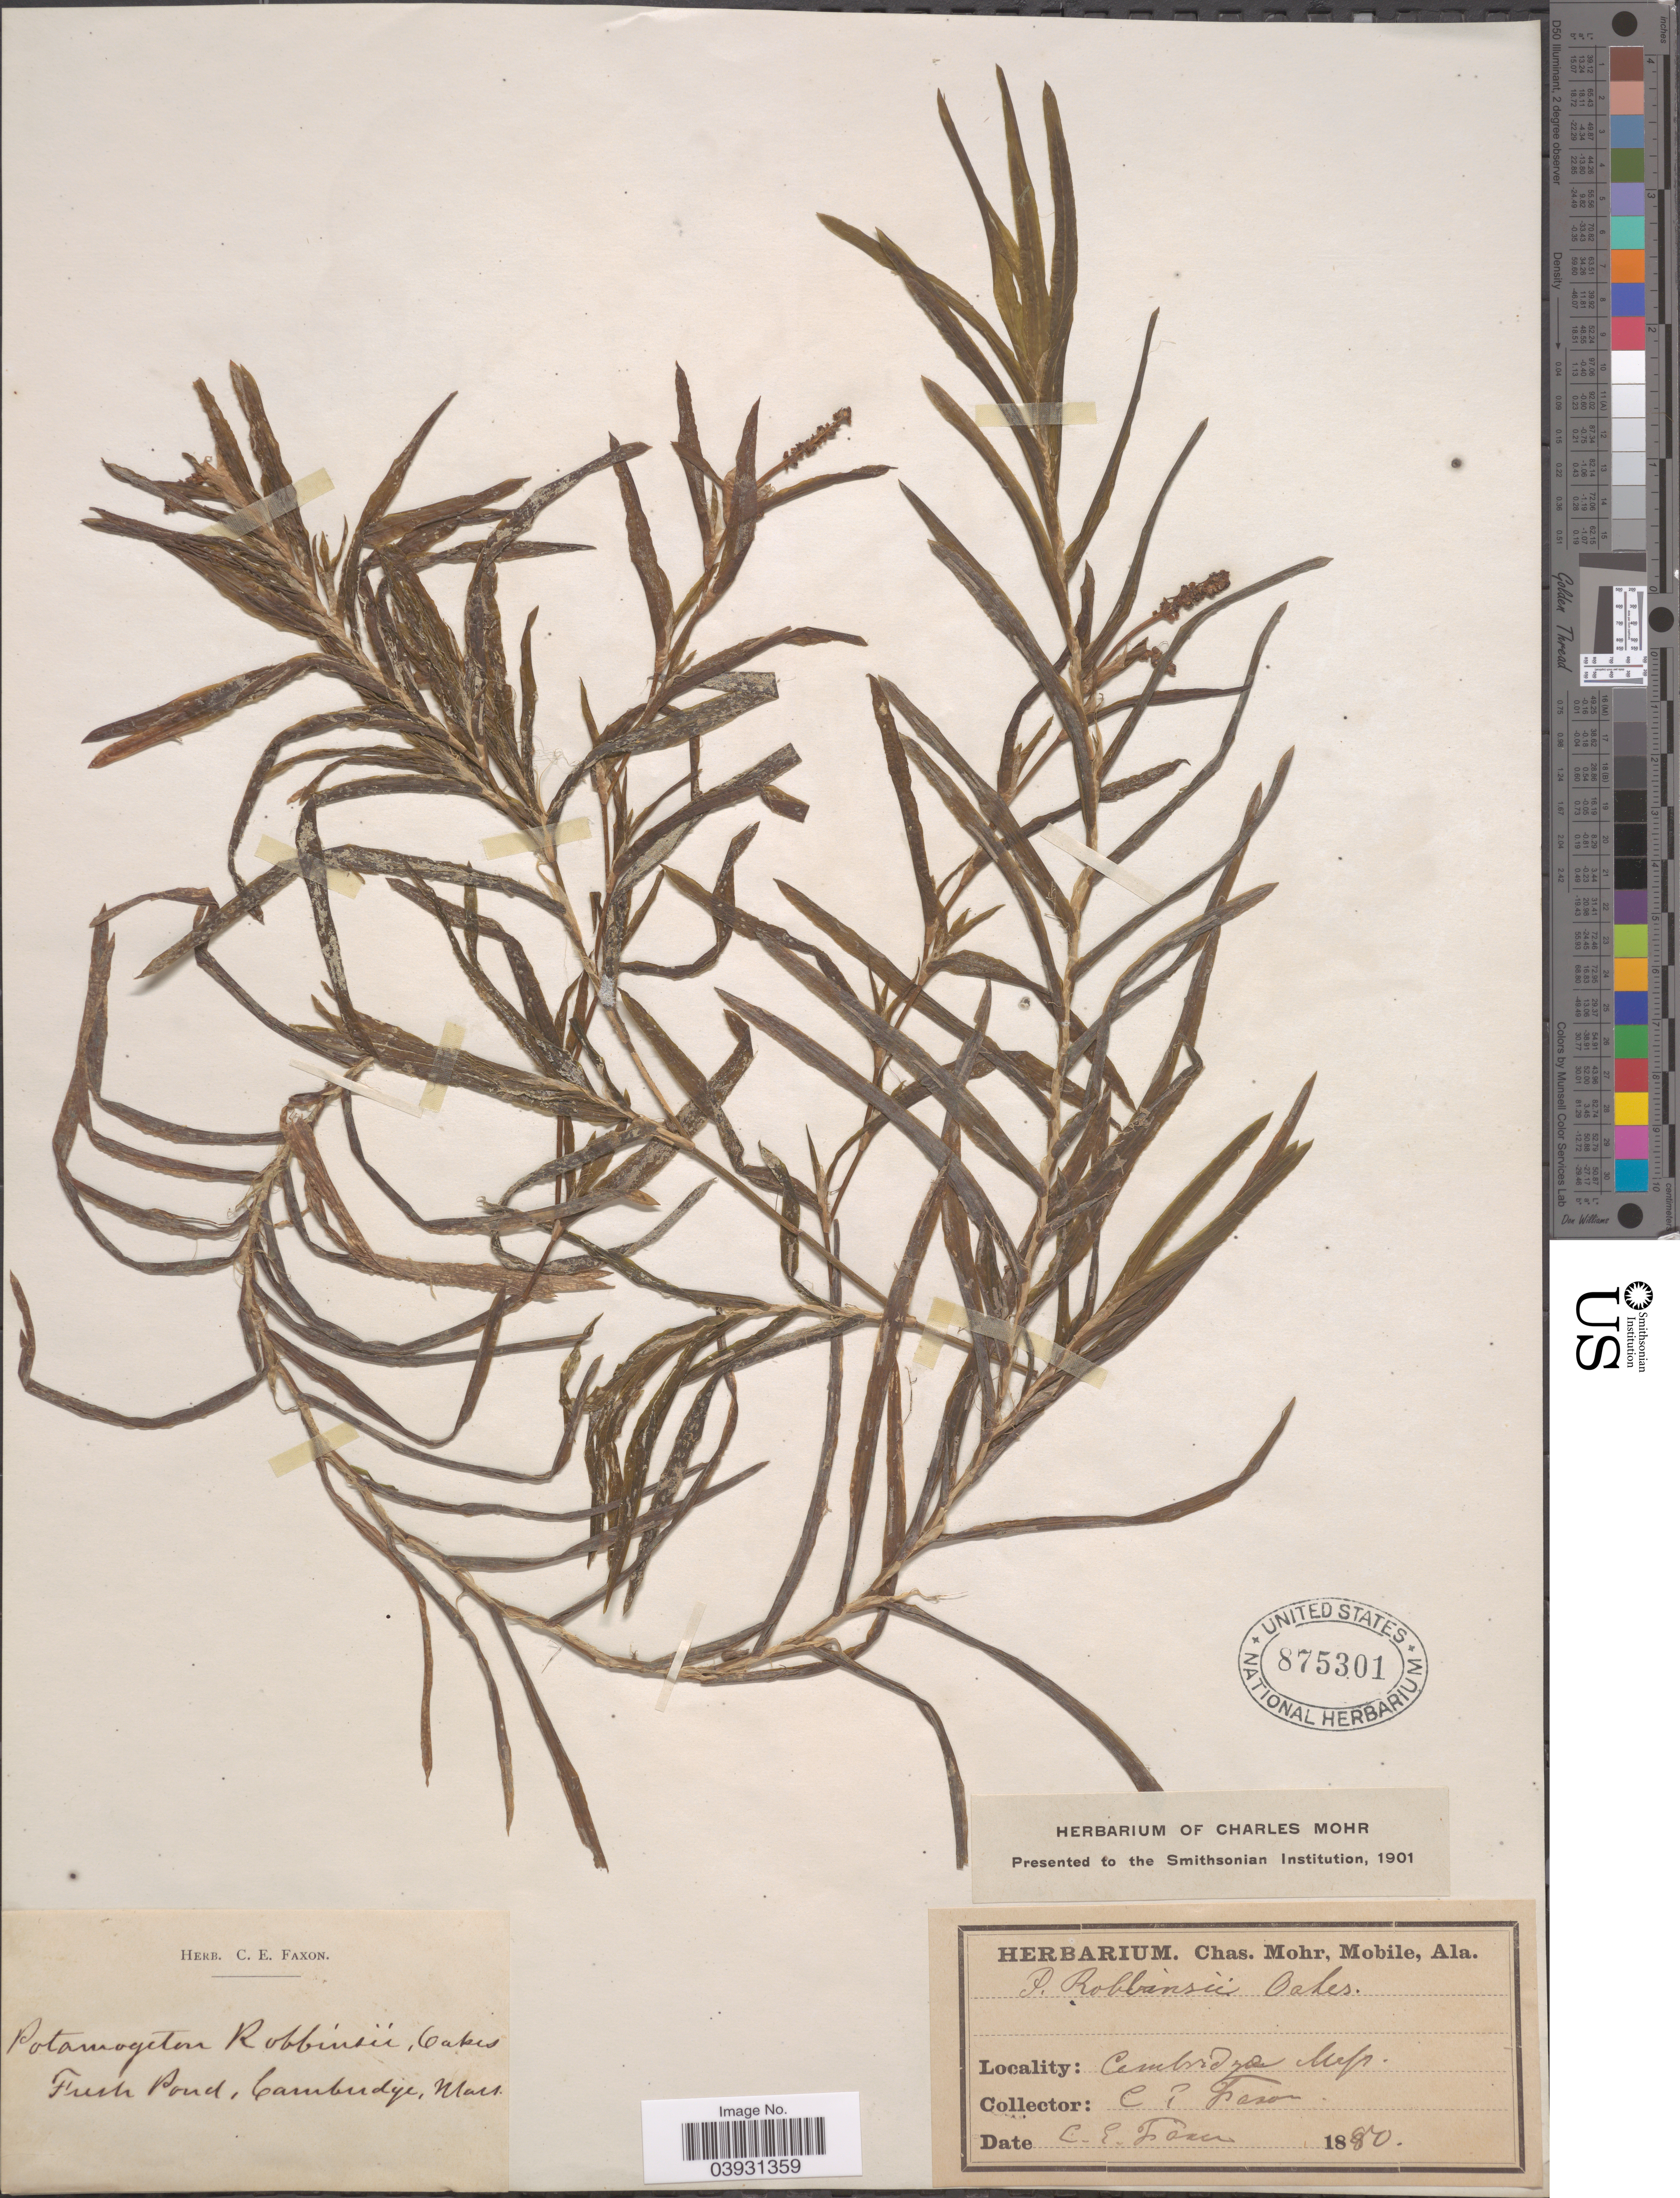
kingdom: Plantae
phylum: Tracheophyta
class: Liliopsida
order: Alismatales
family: Potamogetonaceae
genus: Potamogeton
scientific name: Potamogeton robbinsii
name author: Oakes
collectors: C. Faxon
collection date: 1880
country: United States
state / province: Massachusetts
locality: Fresh Pond, Cambridge.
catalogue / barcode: US 875301